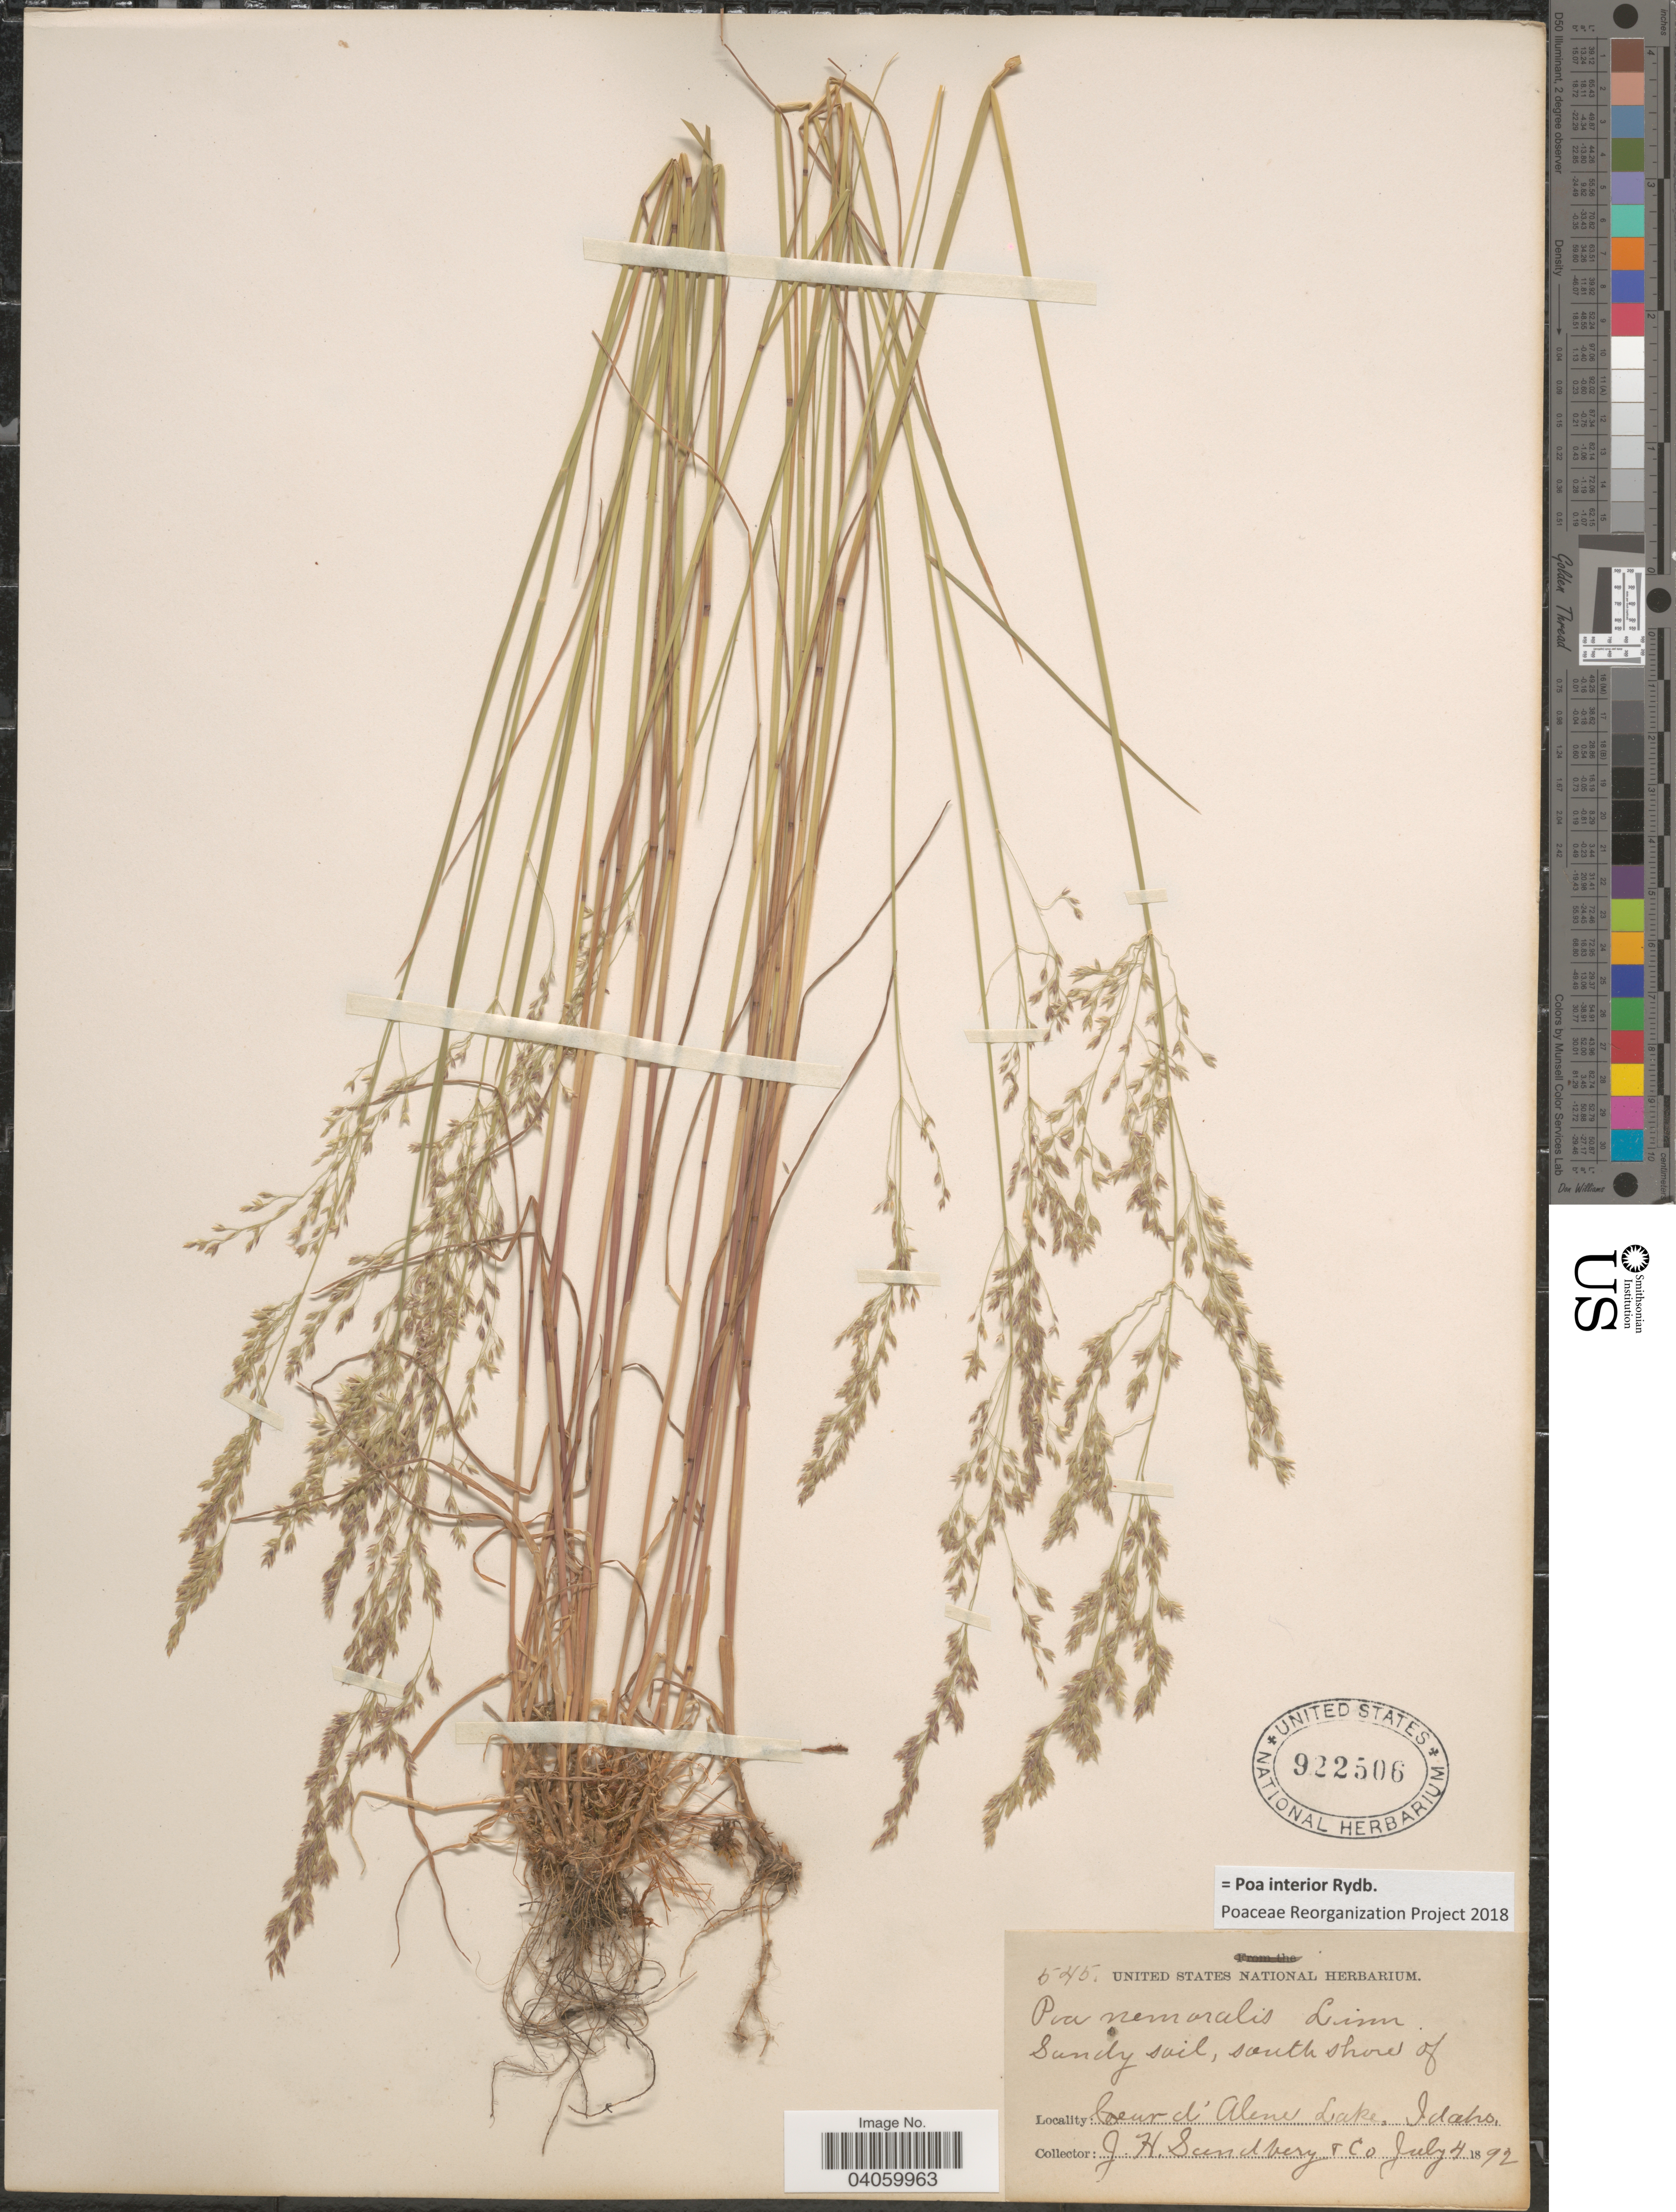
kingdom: Plantae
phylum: Tracheophyta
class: Liliopsida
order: Poales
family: Poaceae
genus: Poa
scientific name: Poa interior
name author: Rydb.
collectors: J. H. Sandberg & et al.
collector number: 545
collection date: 1892-07-04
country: United States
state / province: Idaho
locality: Sandy soil, south shore of Coeur d'Alene Lake.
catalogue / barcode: US 922506